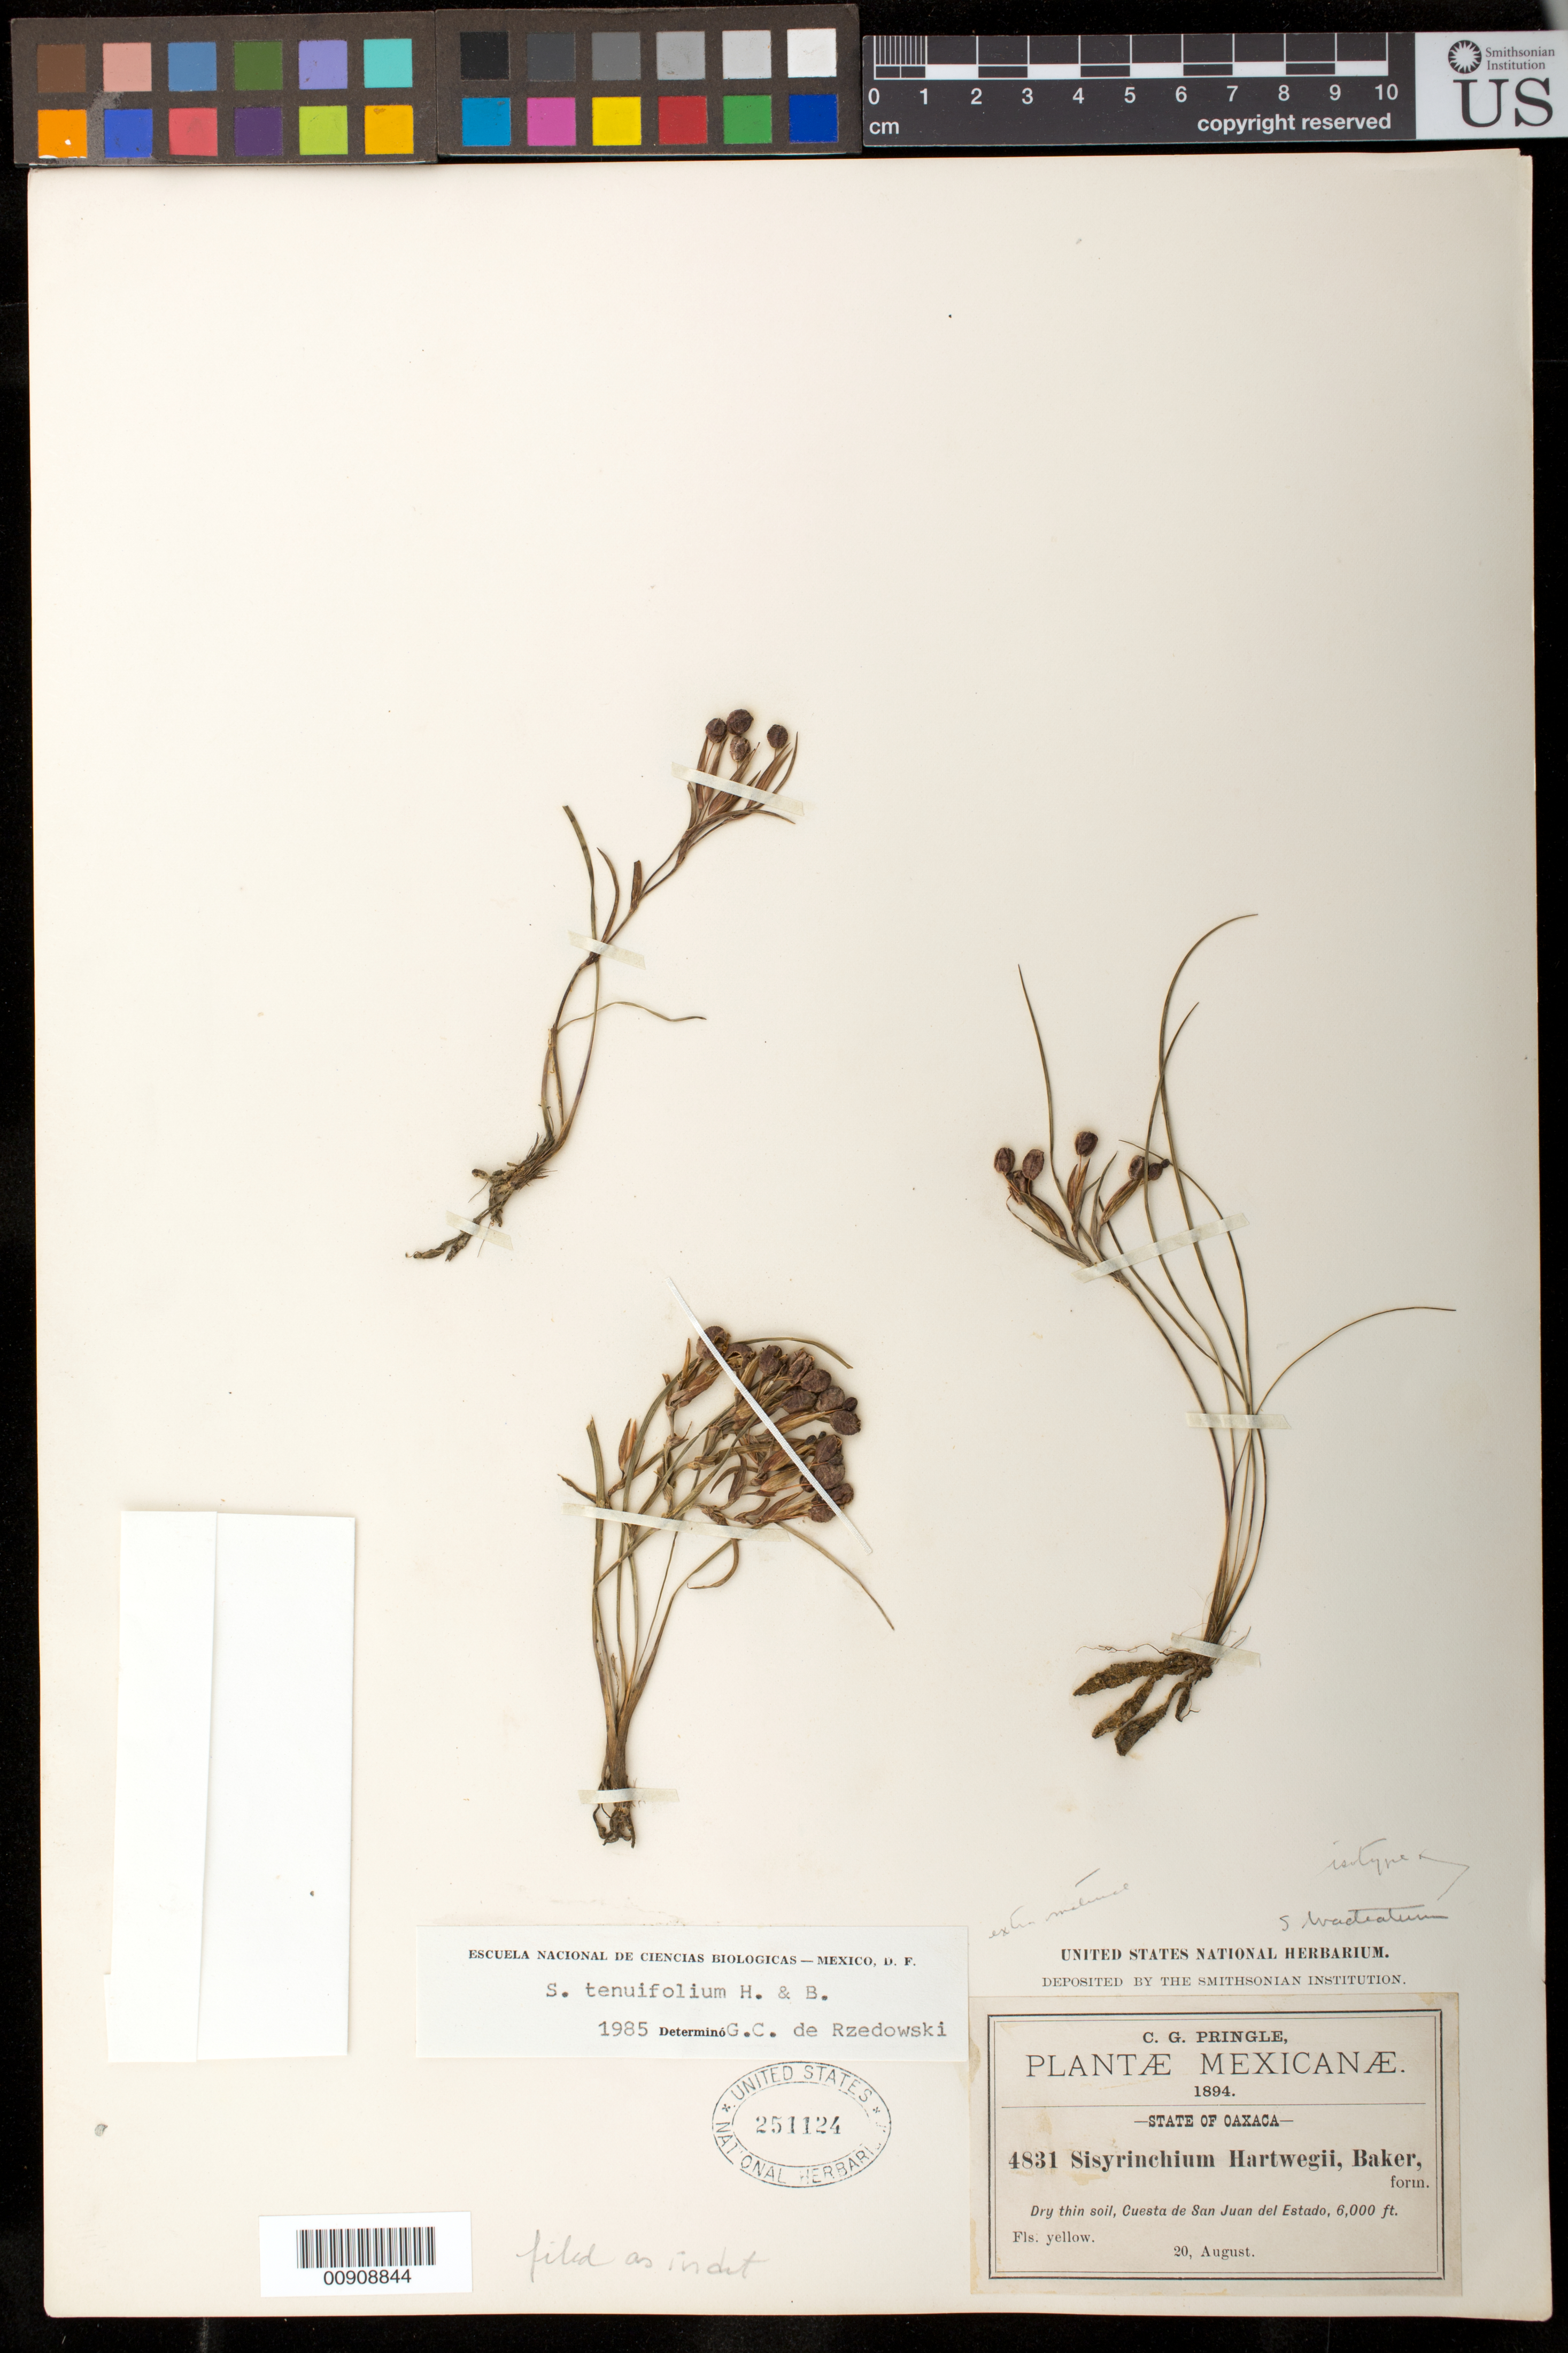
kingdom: Plantae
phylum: Tracheophyta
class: Liliopsida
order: Asparagales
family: Iridaceae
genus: Sisyrinchium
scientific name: Sisyrinchium bracteatum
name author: Greenm.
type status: Isosyntype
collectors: C. G. Pringle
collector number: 4831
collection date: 1894-08-20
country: Mexico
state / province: Oaxaca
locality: Cuesta de San Juan del Estado.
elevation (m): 1829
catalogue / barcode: US 251124